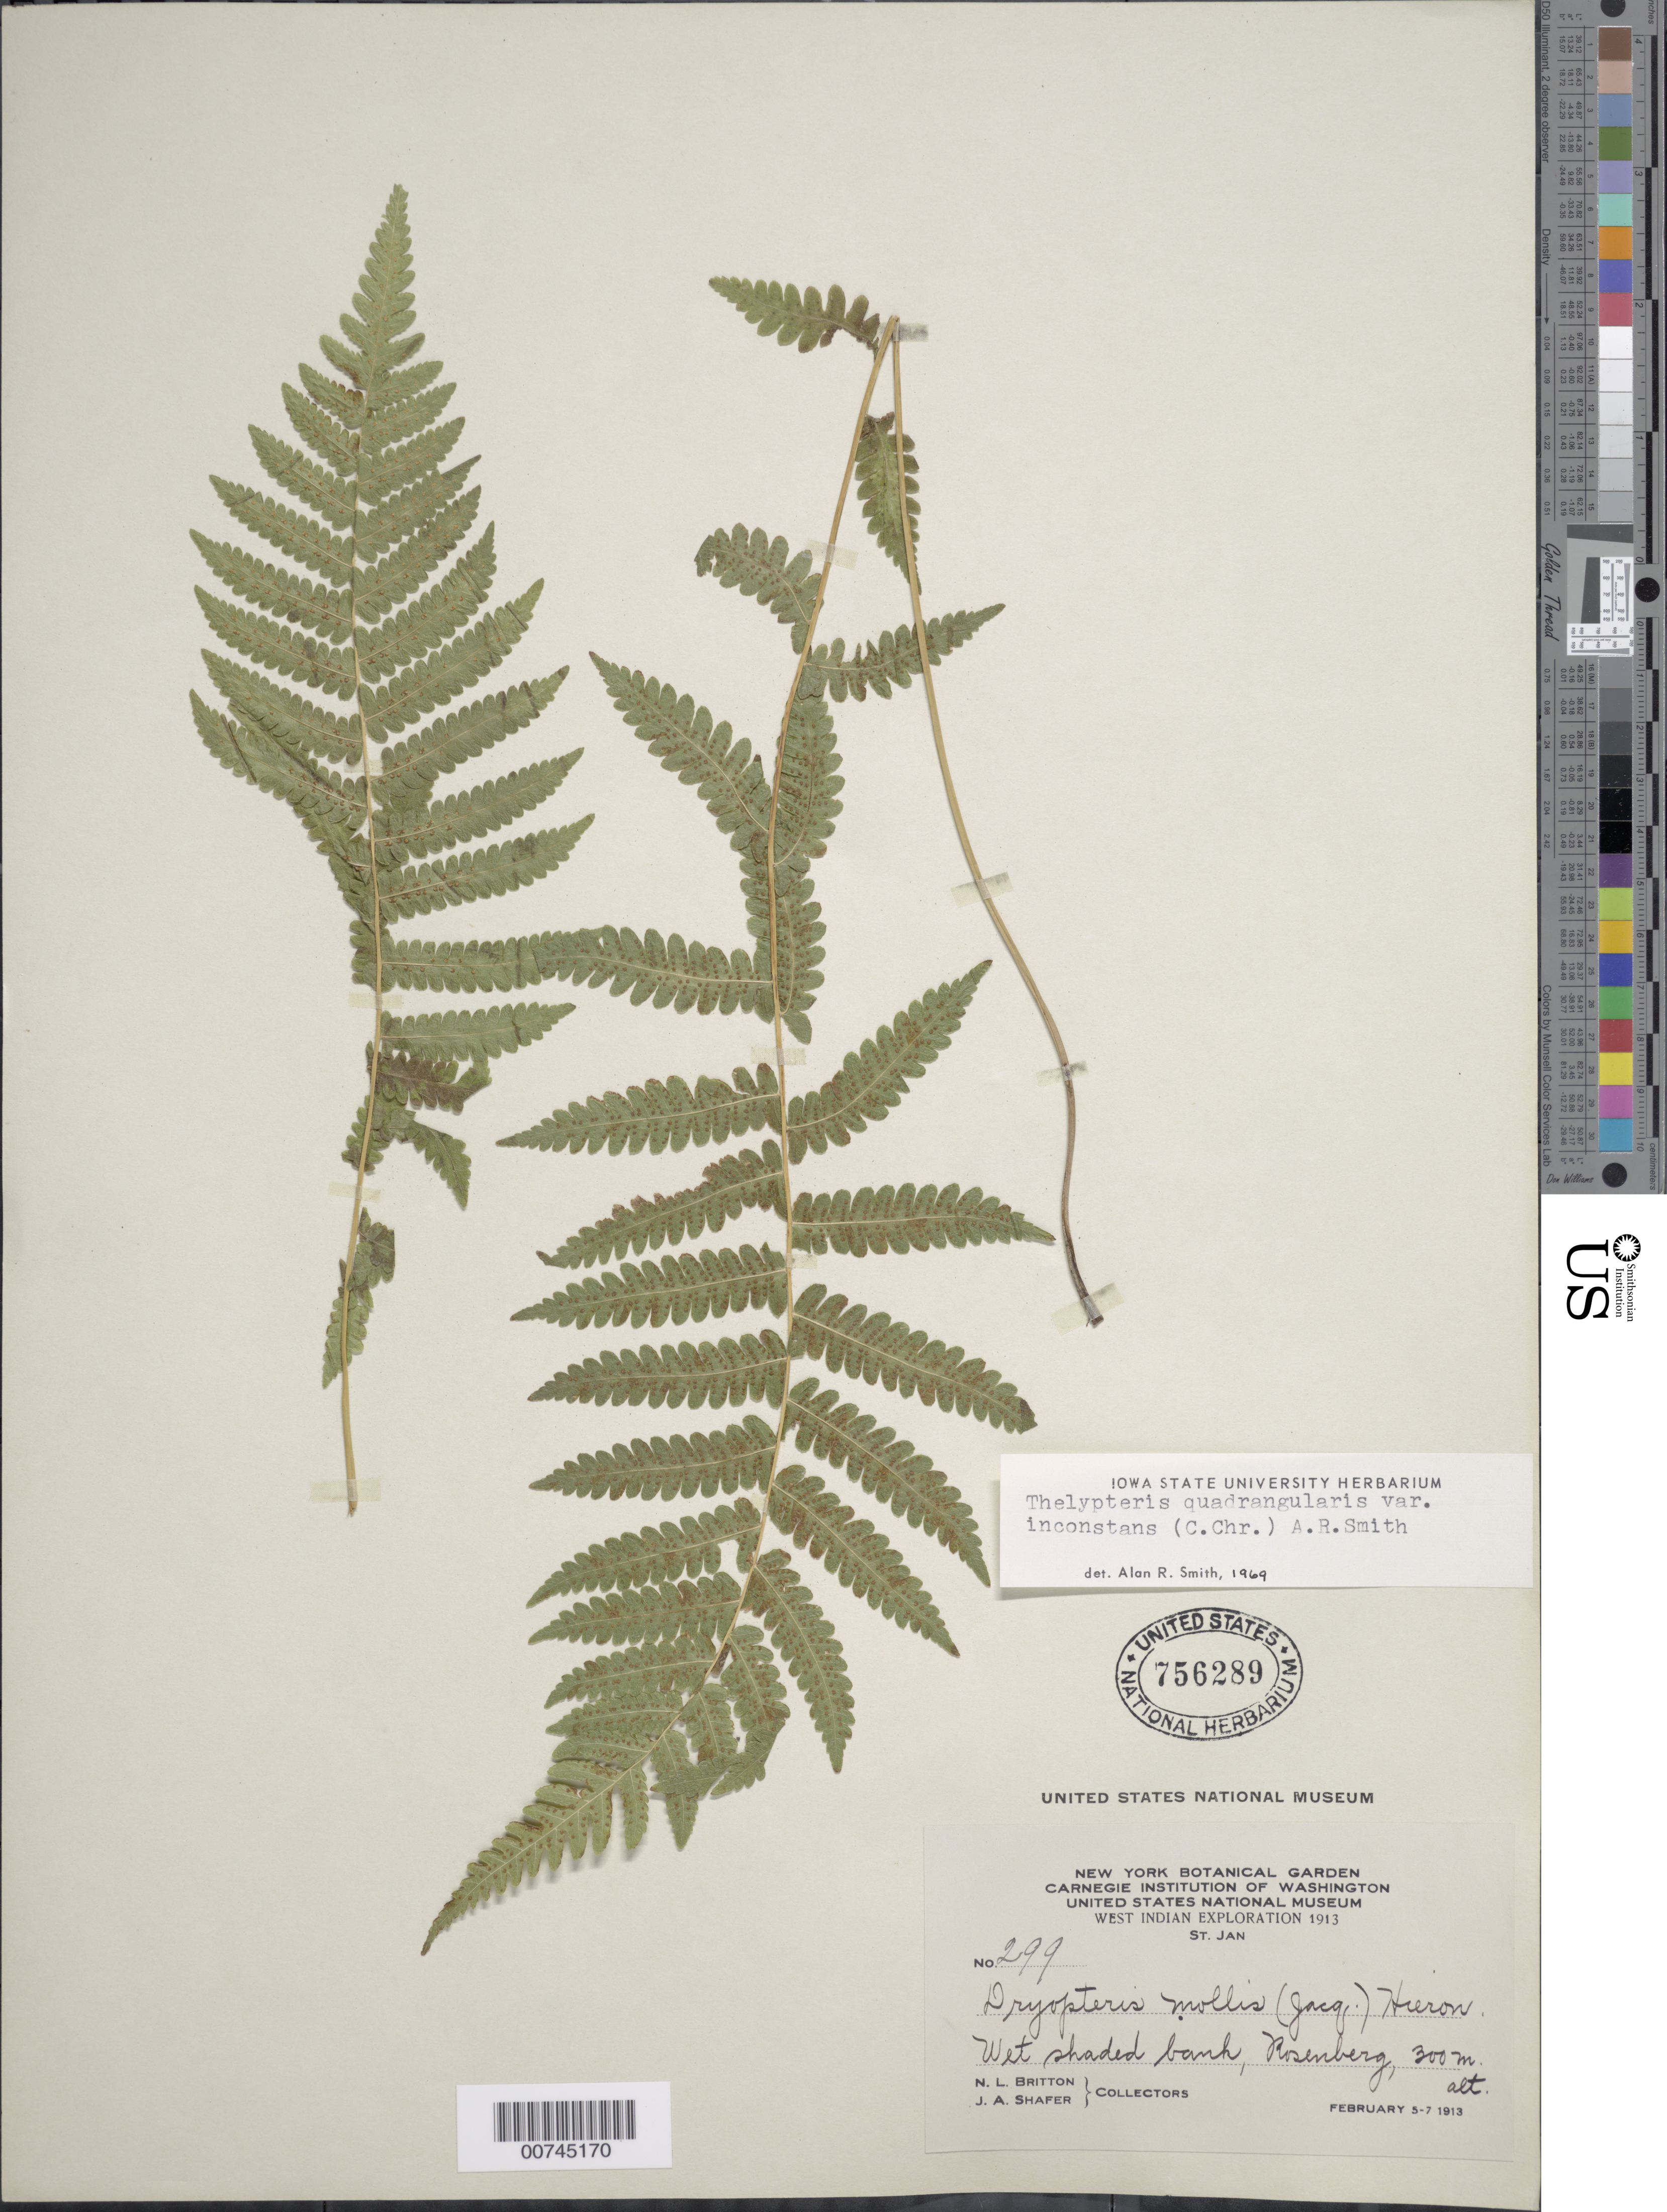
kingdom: Plantae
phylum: Tracheophyta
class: Polypodiopsida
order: Polypodiales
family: Thelypteridaceae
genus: Christella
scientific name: Christella hispidula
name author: (Decne.) Holttum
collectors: N. Britton & J. A. Shafer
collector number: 299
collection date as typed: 05 Feb 1913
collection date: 1913-02-05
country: U.S. Virgin Islands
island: St. John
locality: Rosenberg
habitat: Wet shaded bank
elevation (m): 300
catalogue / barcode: US 756289